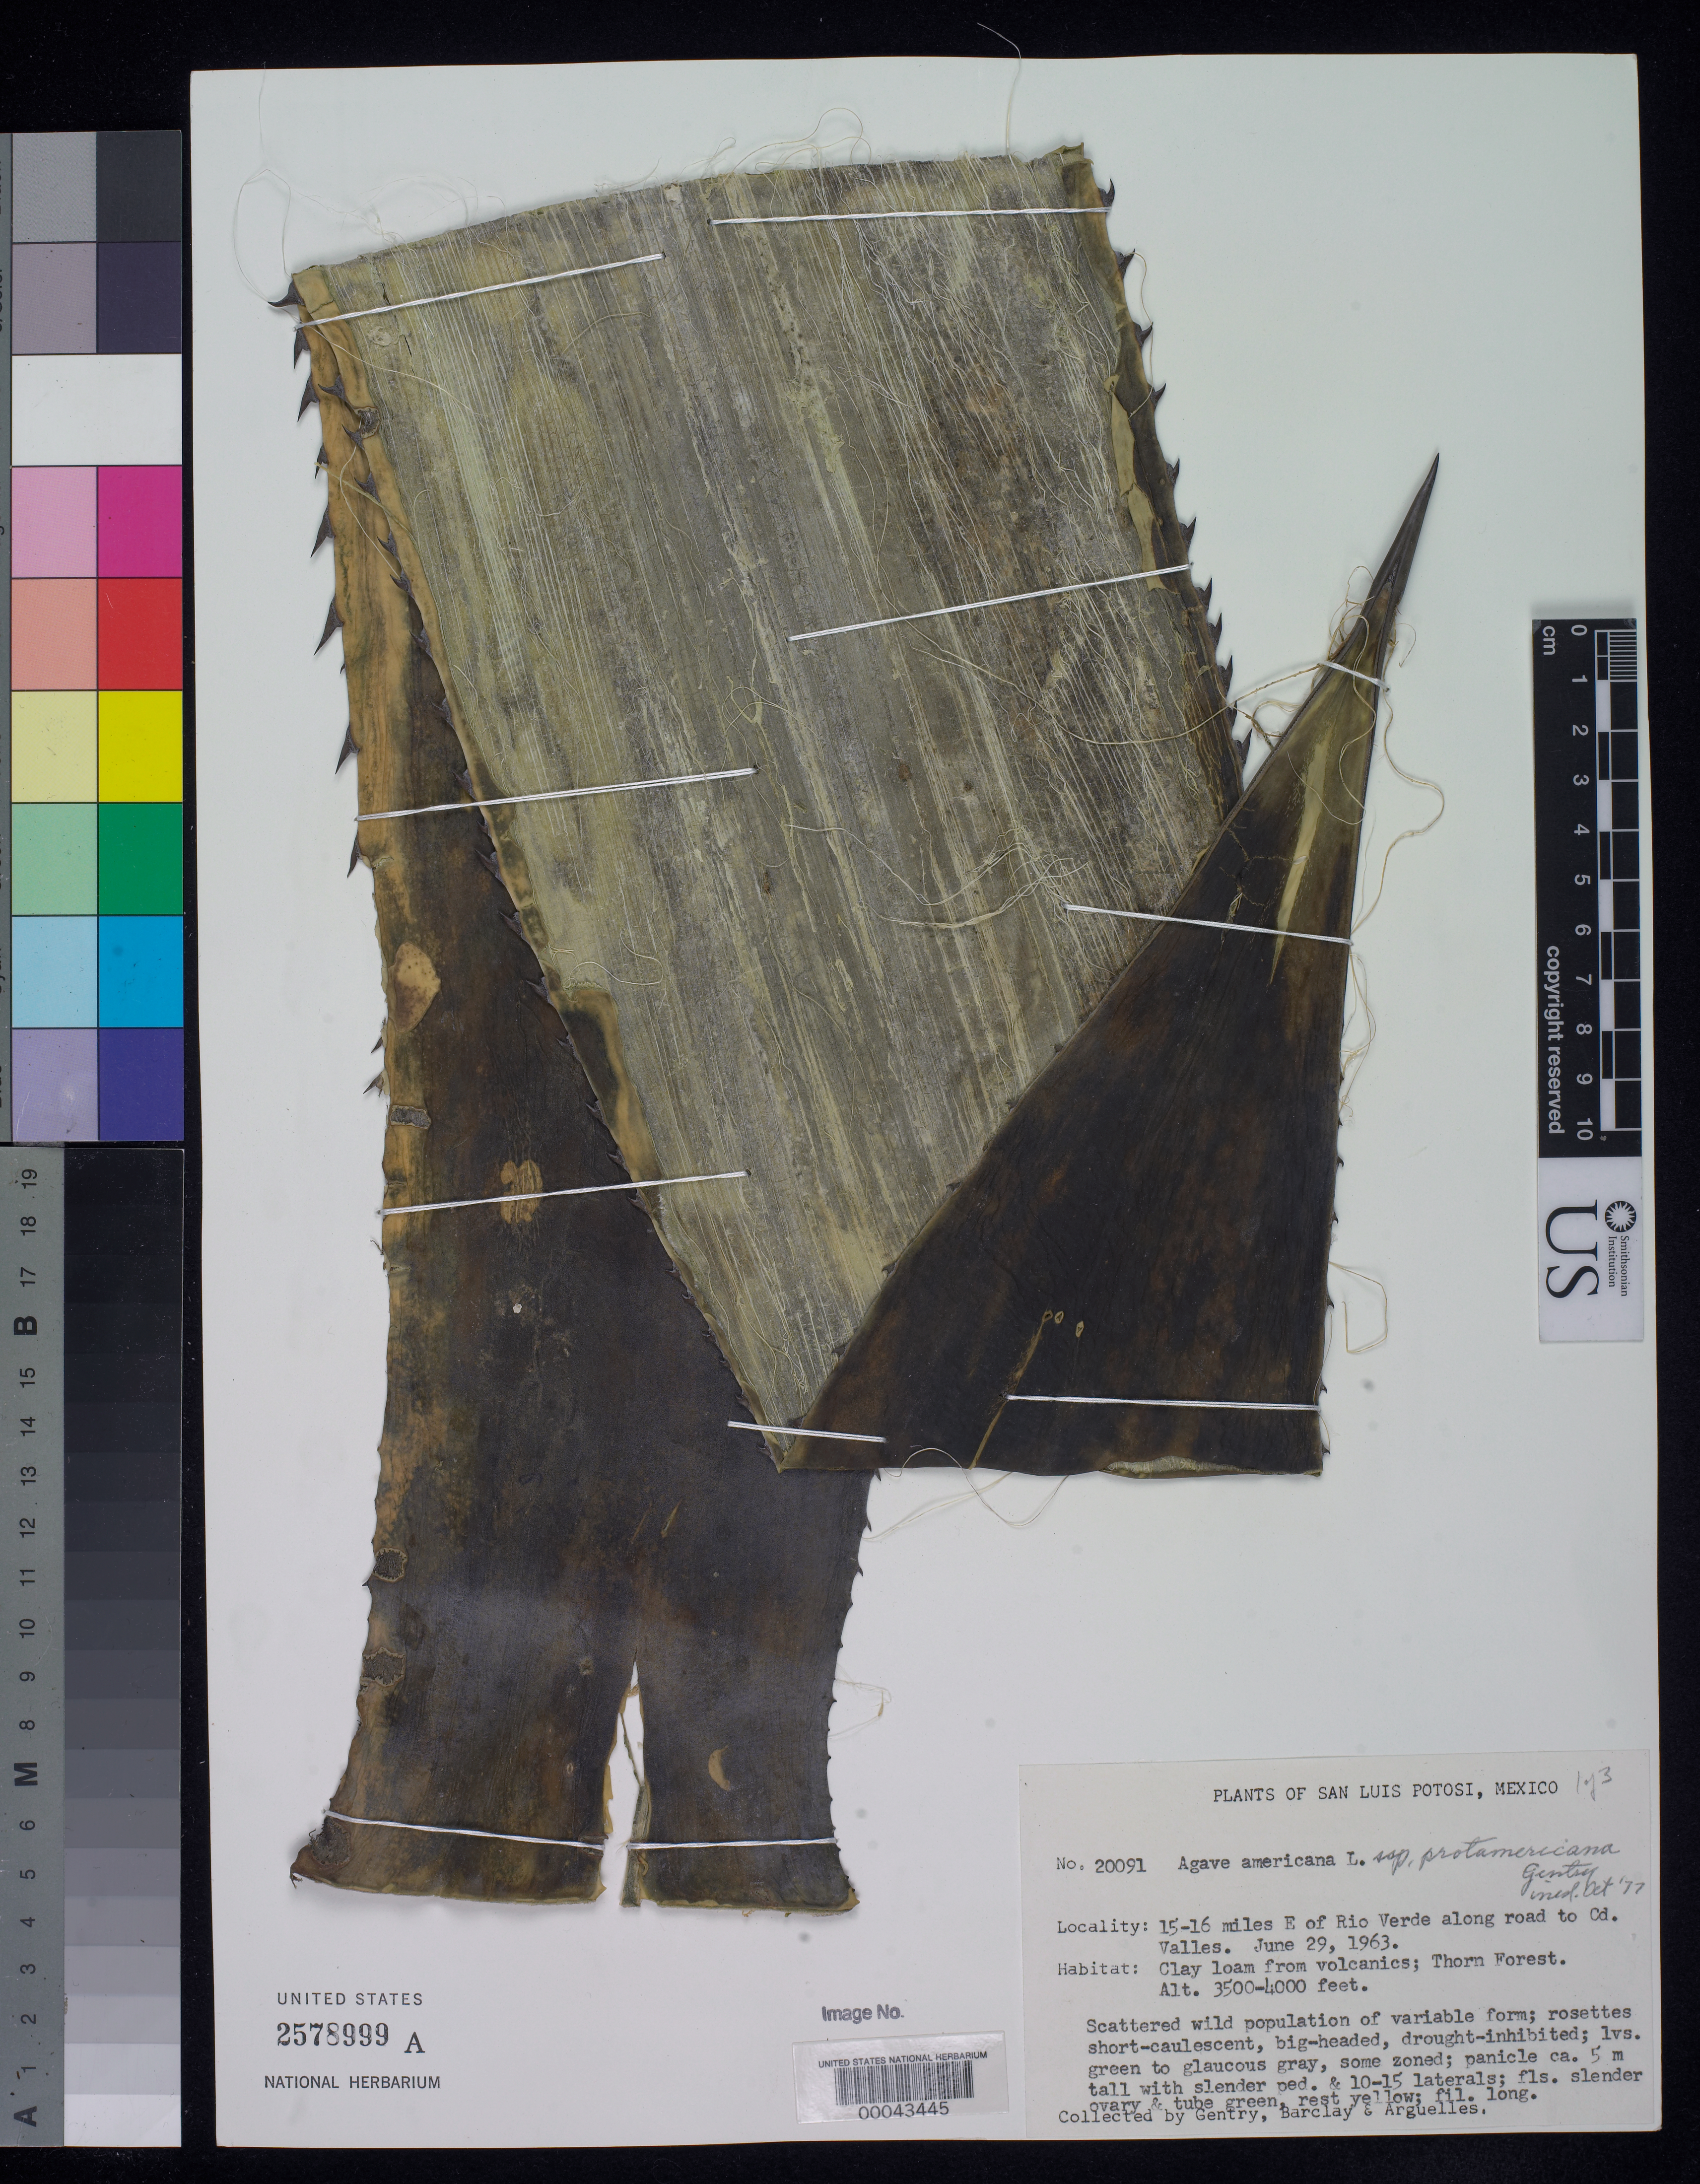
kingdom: Plantae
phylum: Tracheophyta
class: Liliopsida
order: Asparagales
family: Asparagaceae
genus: Agave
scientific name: Agave americana subsp. protamericana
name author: Gentry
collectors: H. S. Gentry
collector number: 20091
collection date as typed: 29 Jun 1963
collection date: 1963-06-29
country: Mexico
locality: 15-16 mi E of Rio Verde along road to Cd. Valles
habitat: Clay loam from volcanics; thorn forest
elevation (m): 1067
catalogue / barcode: US 2578999A